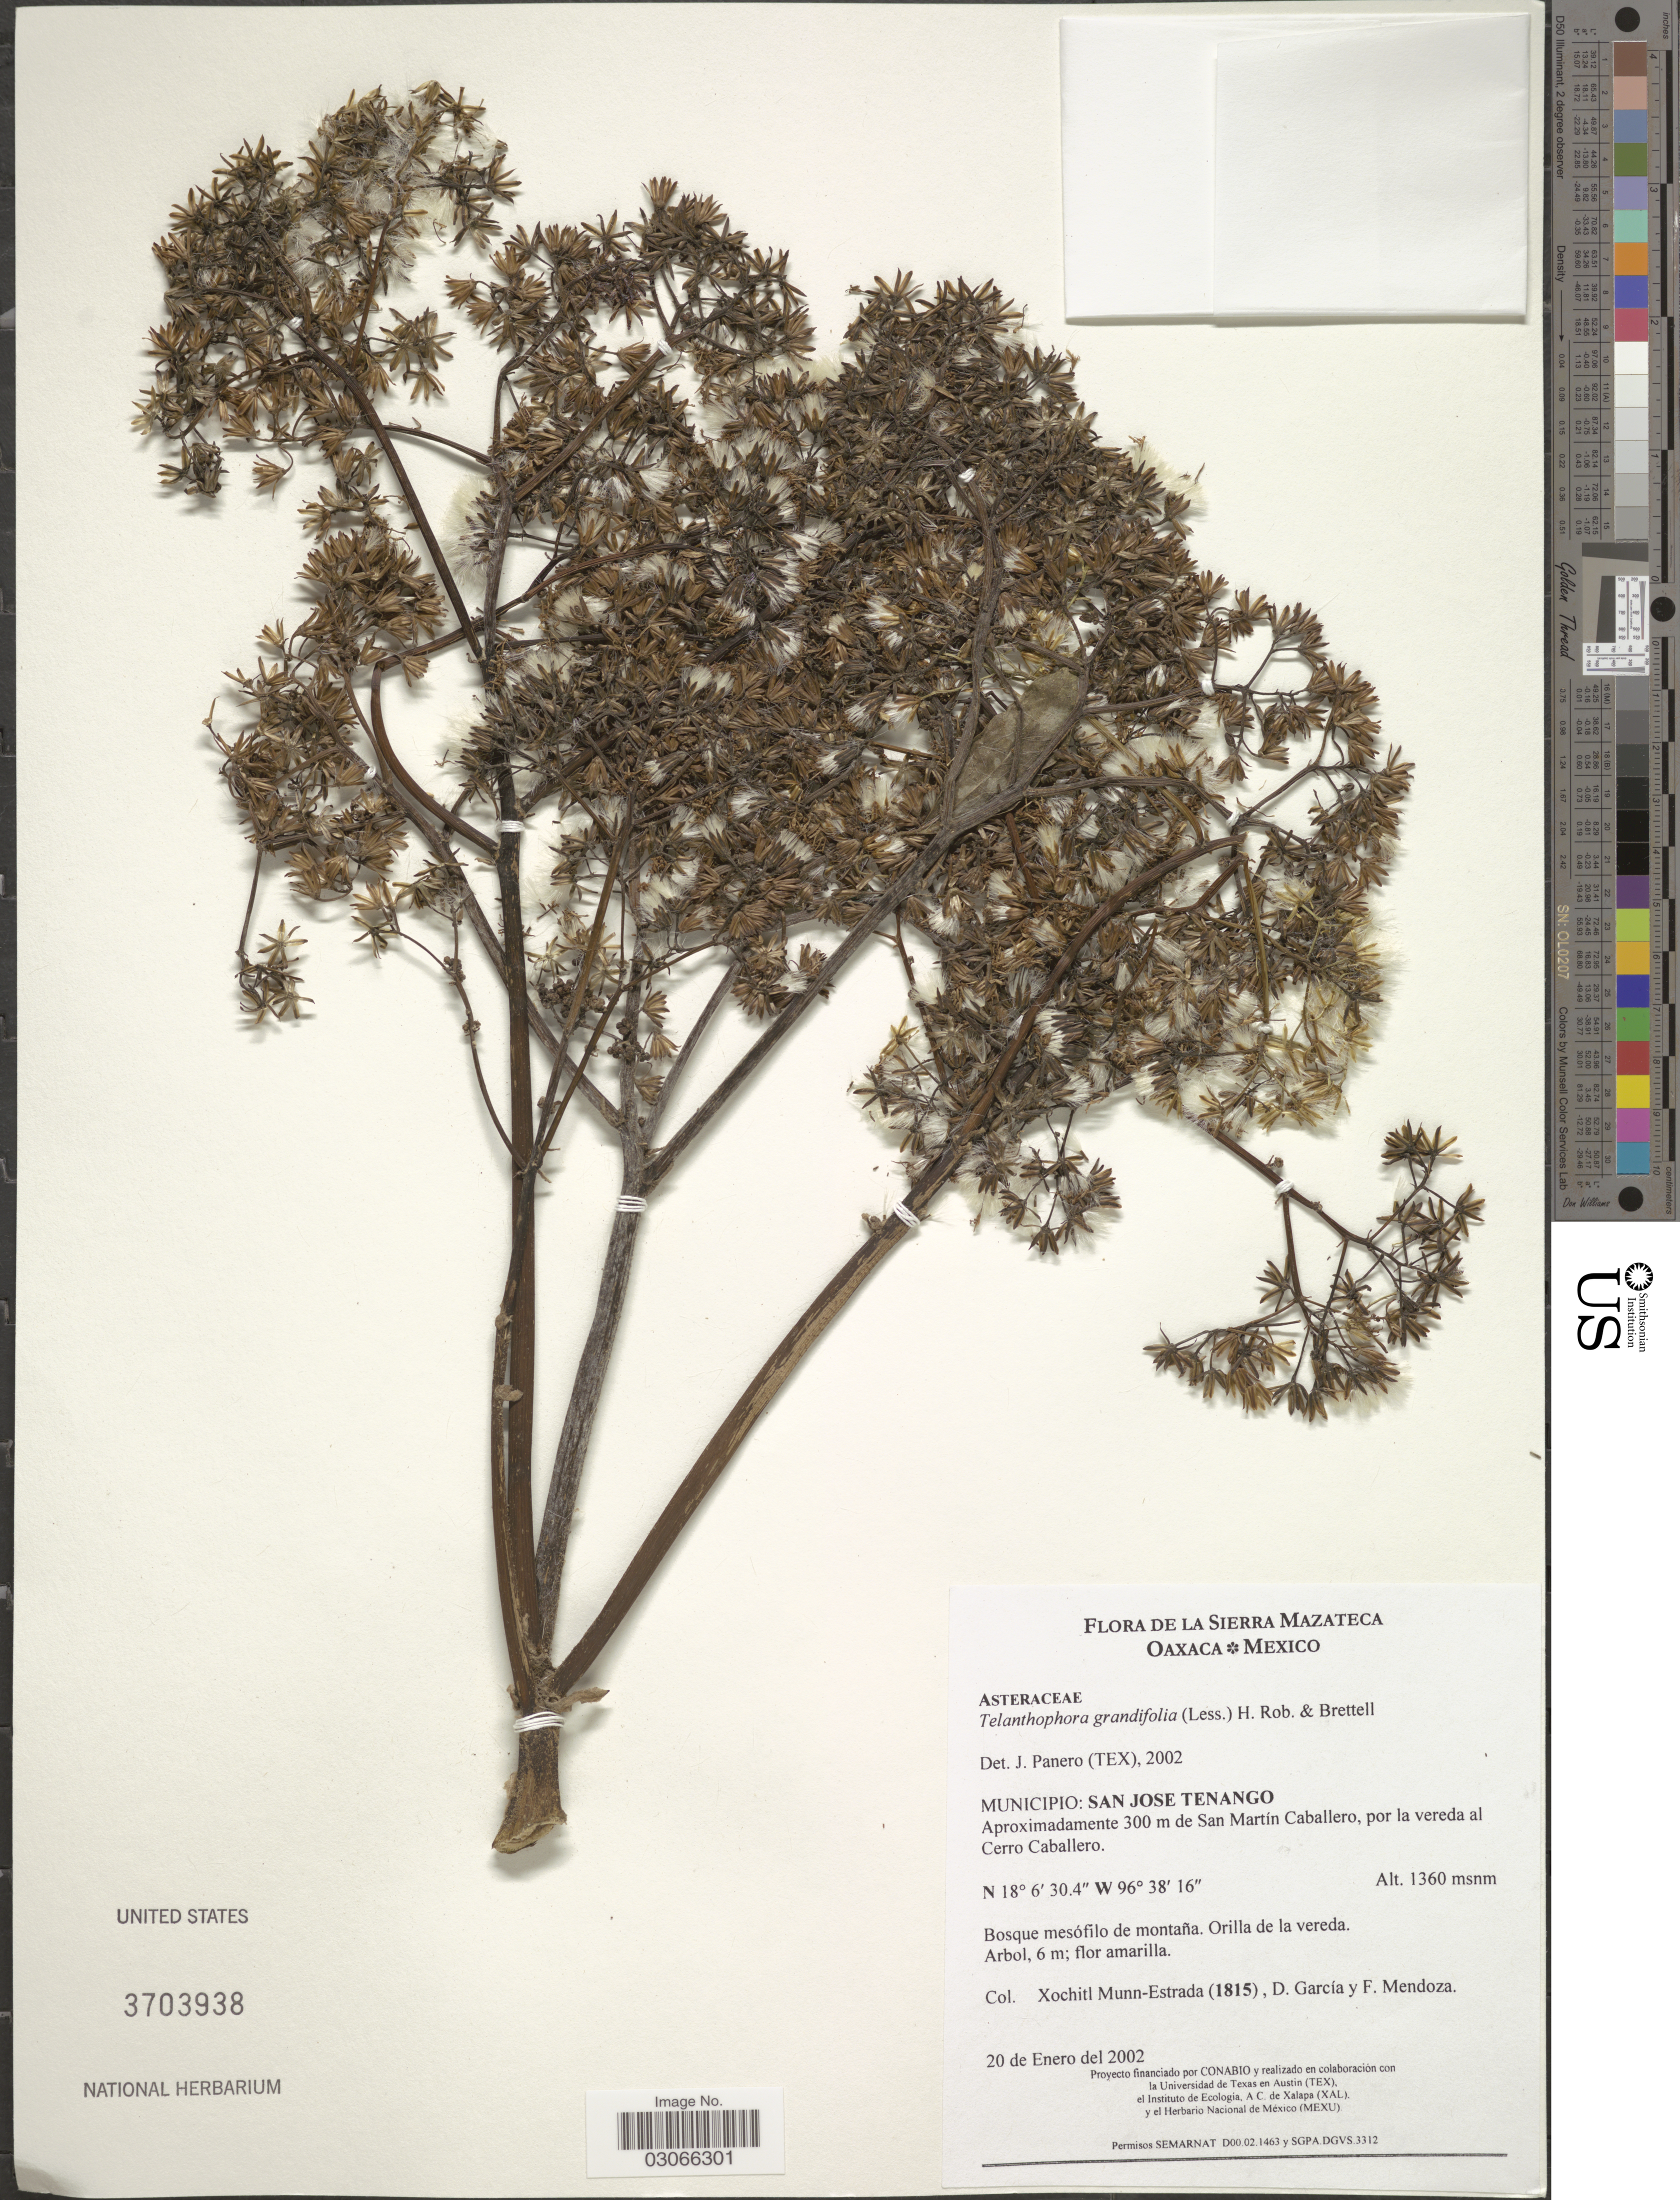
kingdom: Plantae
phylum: Tracheophyta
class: Magnoliopsida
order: Asterales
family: Asteraceae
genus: Telanthophora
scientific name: Telanthophora grandifolia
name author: (Less.) H. Rob. & Brettell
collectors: X. Munn-Estrada, D. García & F. Mendoza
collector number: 1815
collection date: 2002-01-20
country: Mexico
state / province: Oaxaca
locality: La Sierra Mazateca. Municipio: San Jose Tenango. Aproximadamente 300 m de San Martín Caballero, por la vereda al Cerro Caballero.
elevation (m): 1360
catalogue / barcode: US 3703938